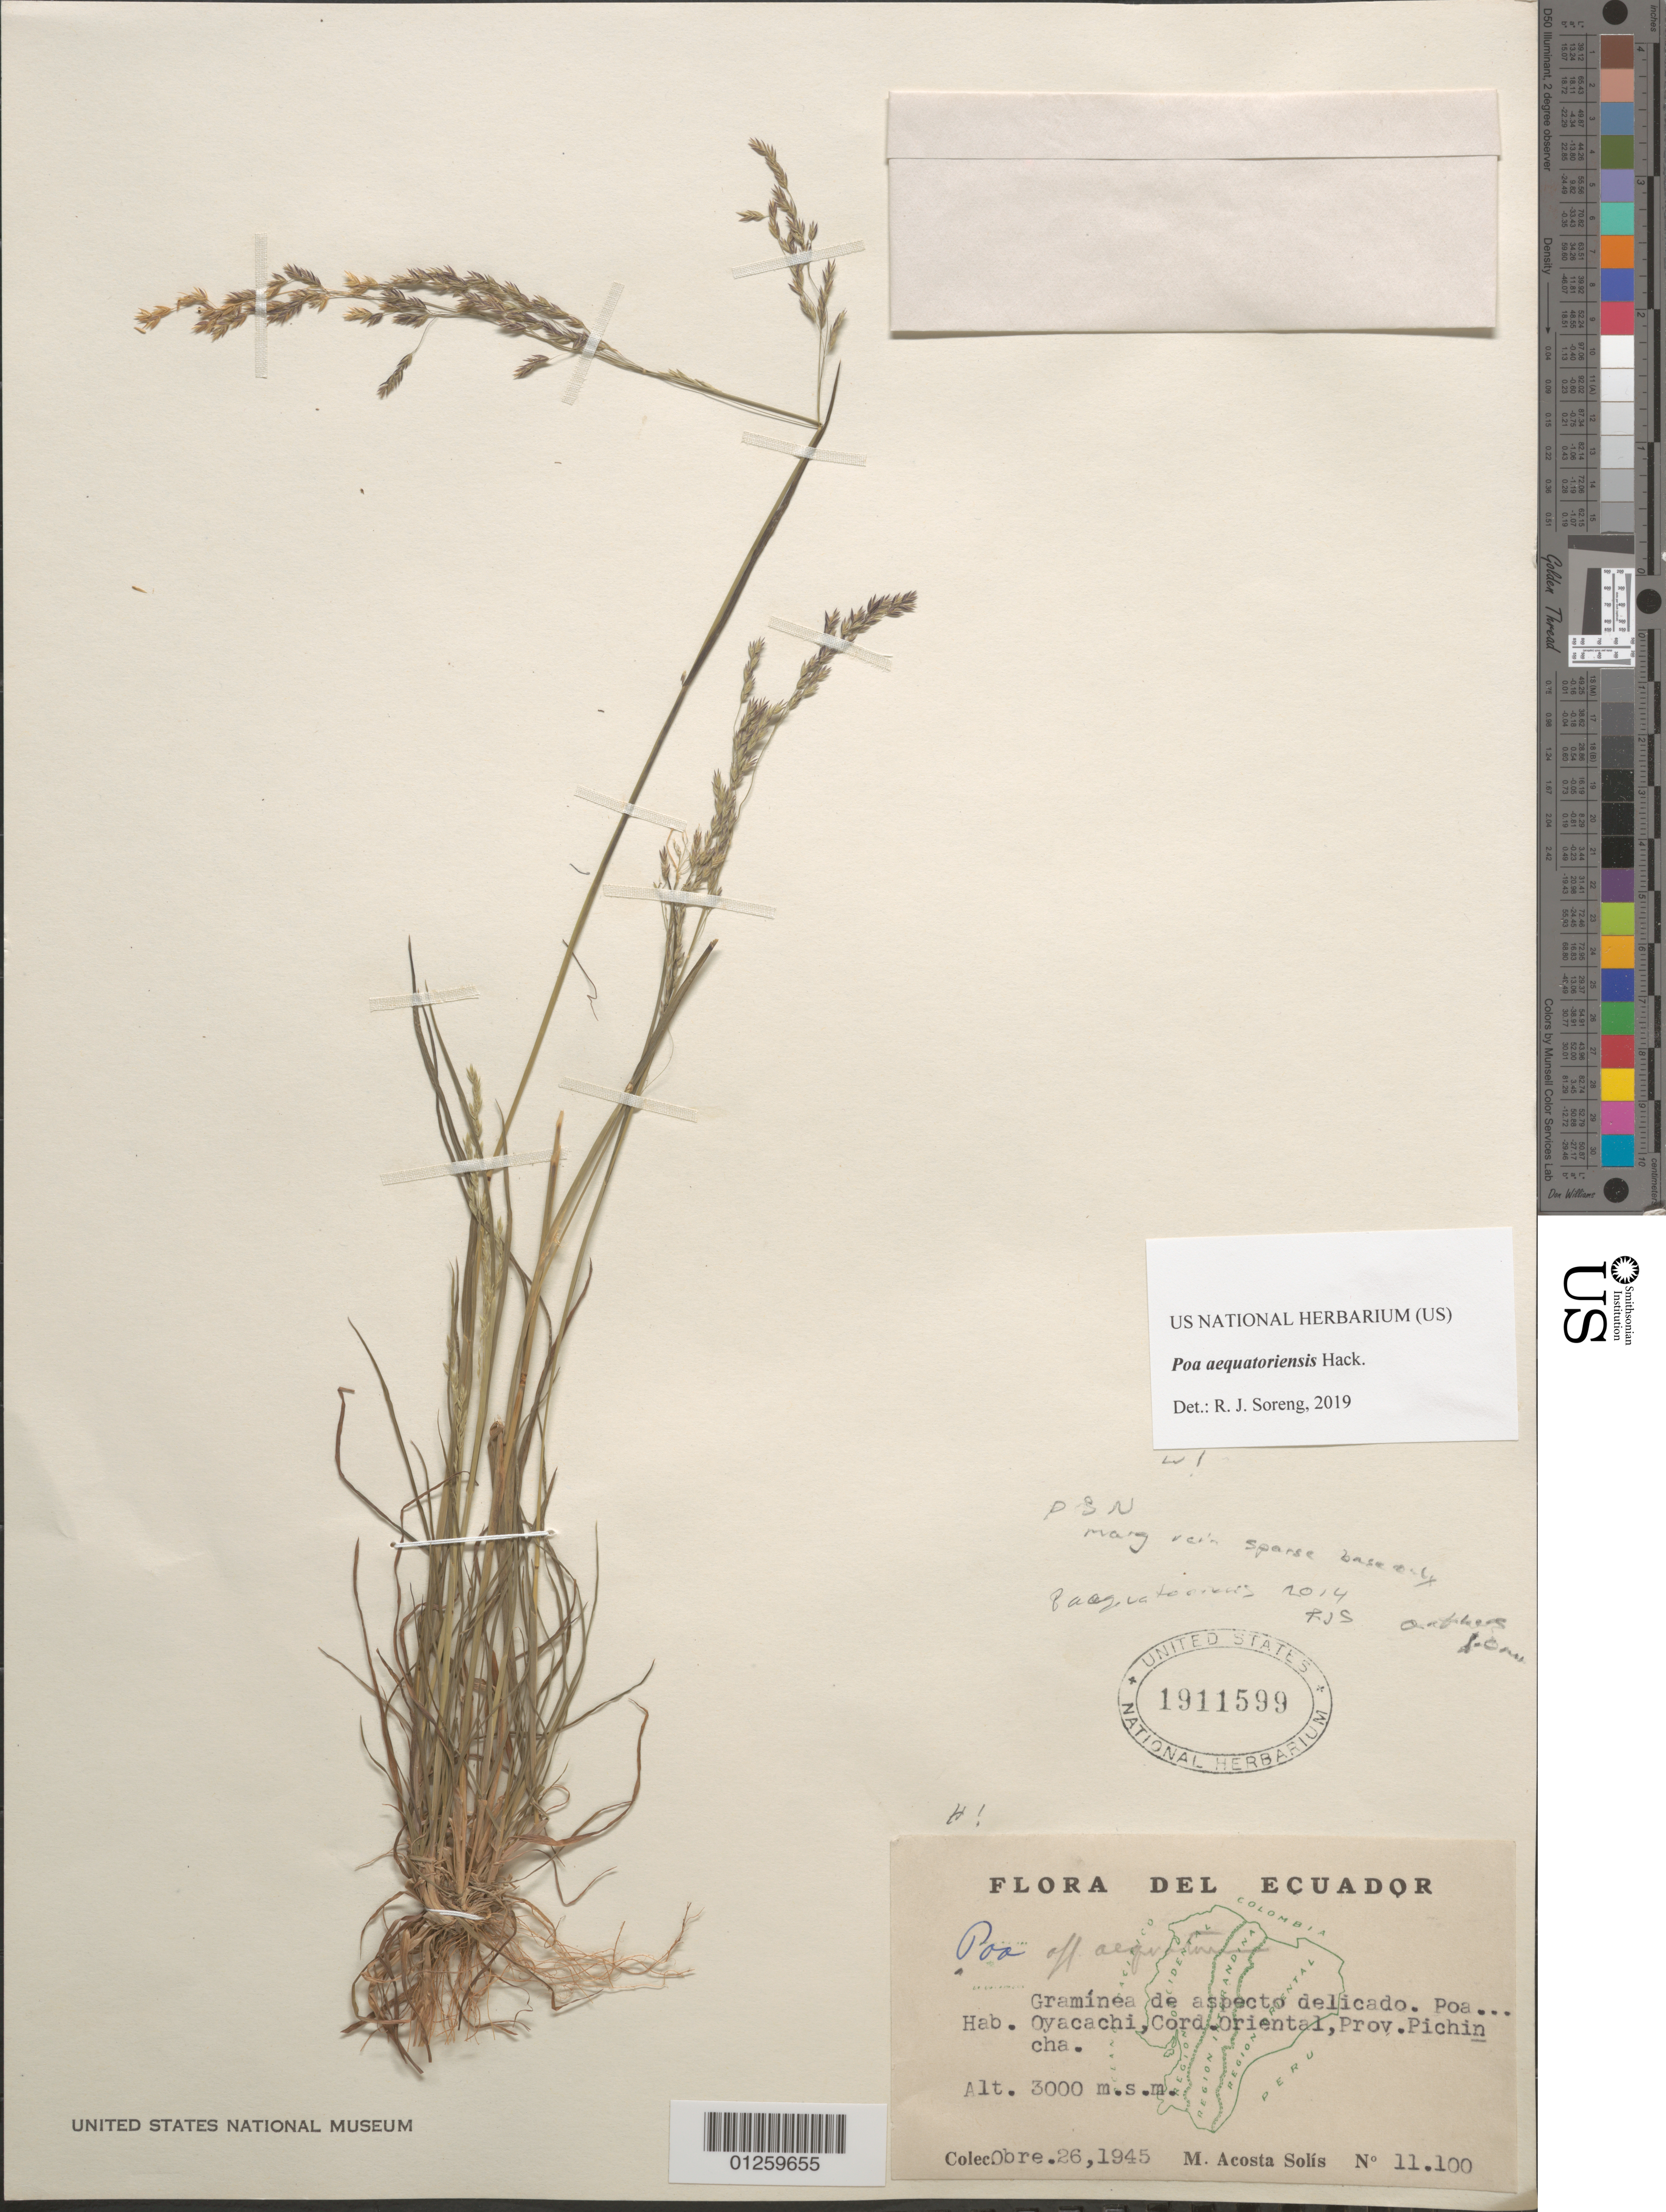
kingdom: Plantae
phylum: Tracheophyta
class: Liliopsida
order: Poales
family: Poaceae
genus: Poa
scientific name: Poa aequatoriensis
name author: Hack.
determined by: Soreng, Robert J., Research Associate (BOT), Smithsonian Institution - National Museum of Natural History (UNITED STATES)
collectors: M. Acosta Solis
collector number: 11.100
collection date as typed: Obre. 26, 1945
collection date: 1945-10-26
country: Ecuador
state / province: Pichincha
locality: Oyacachi, Cord. Oriental, Prov. Pichincha.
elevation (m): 3000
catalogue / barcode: US 1911599